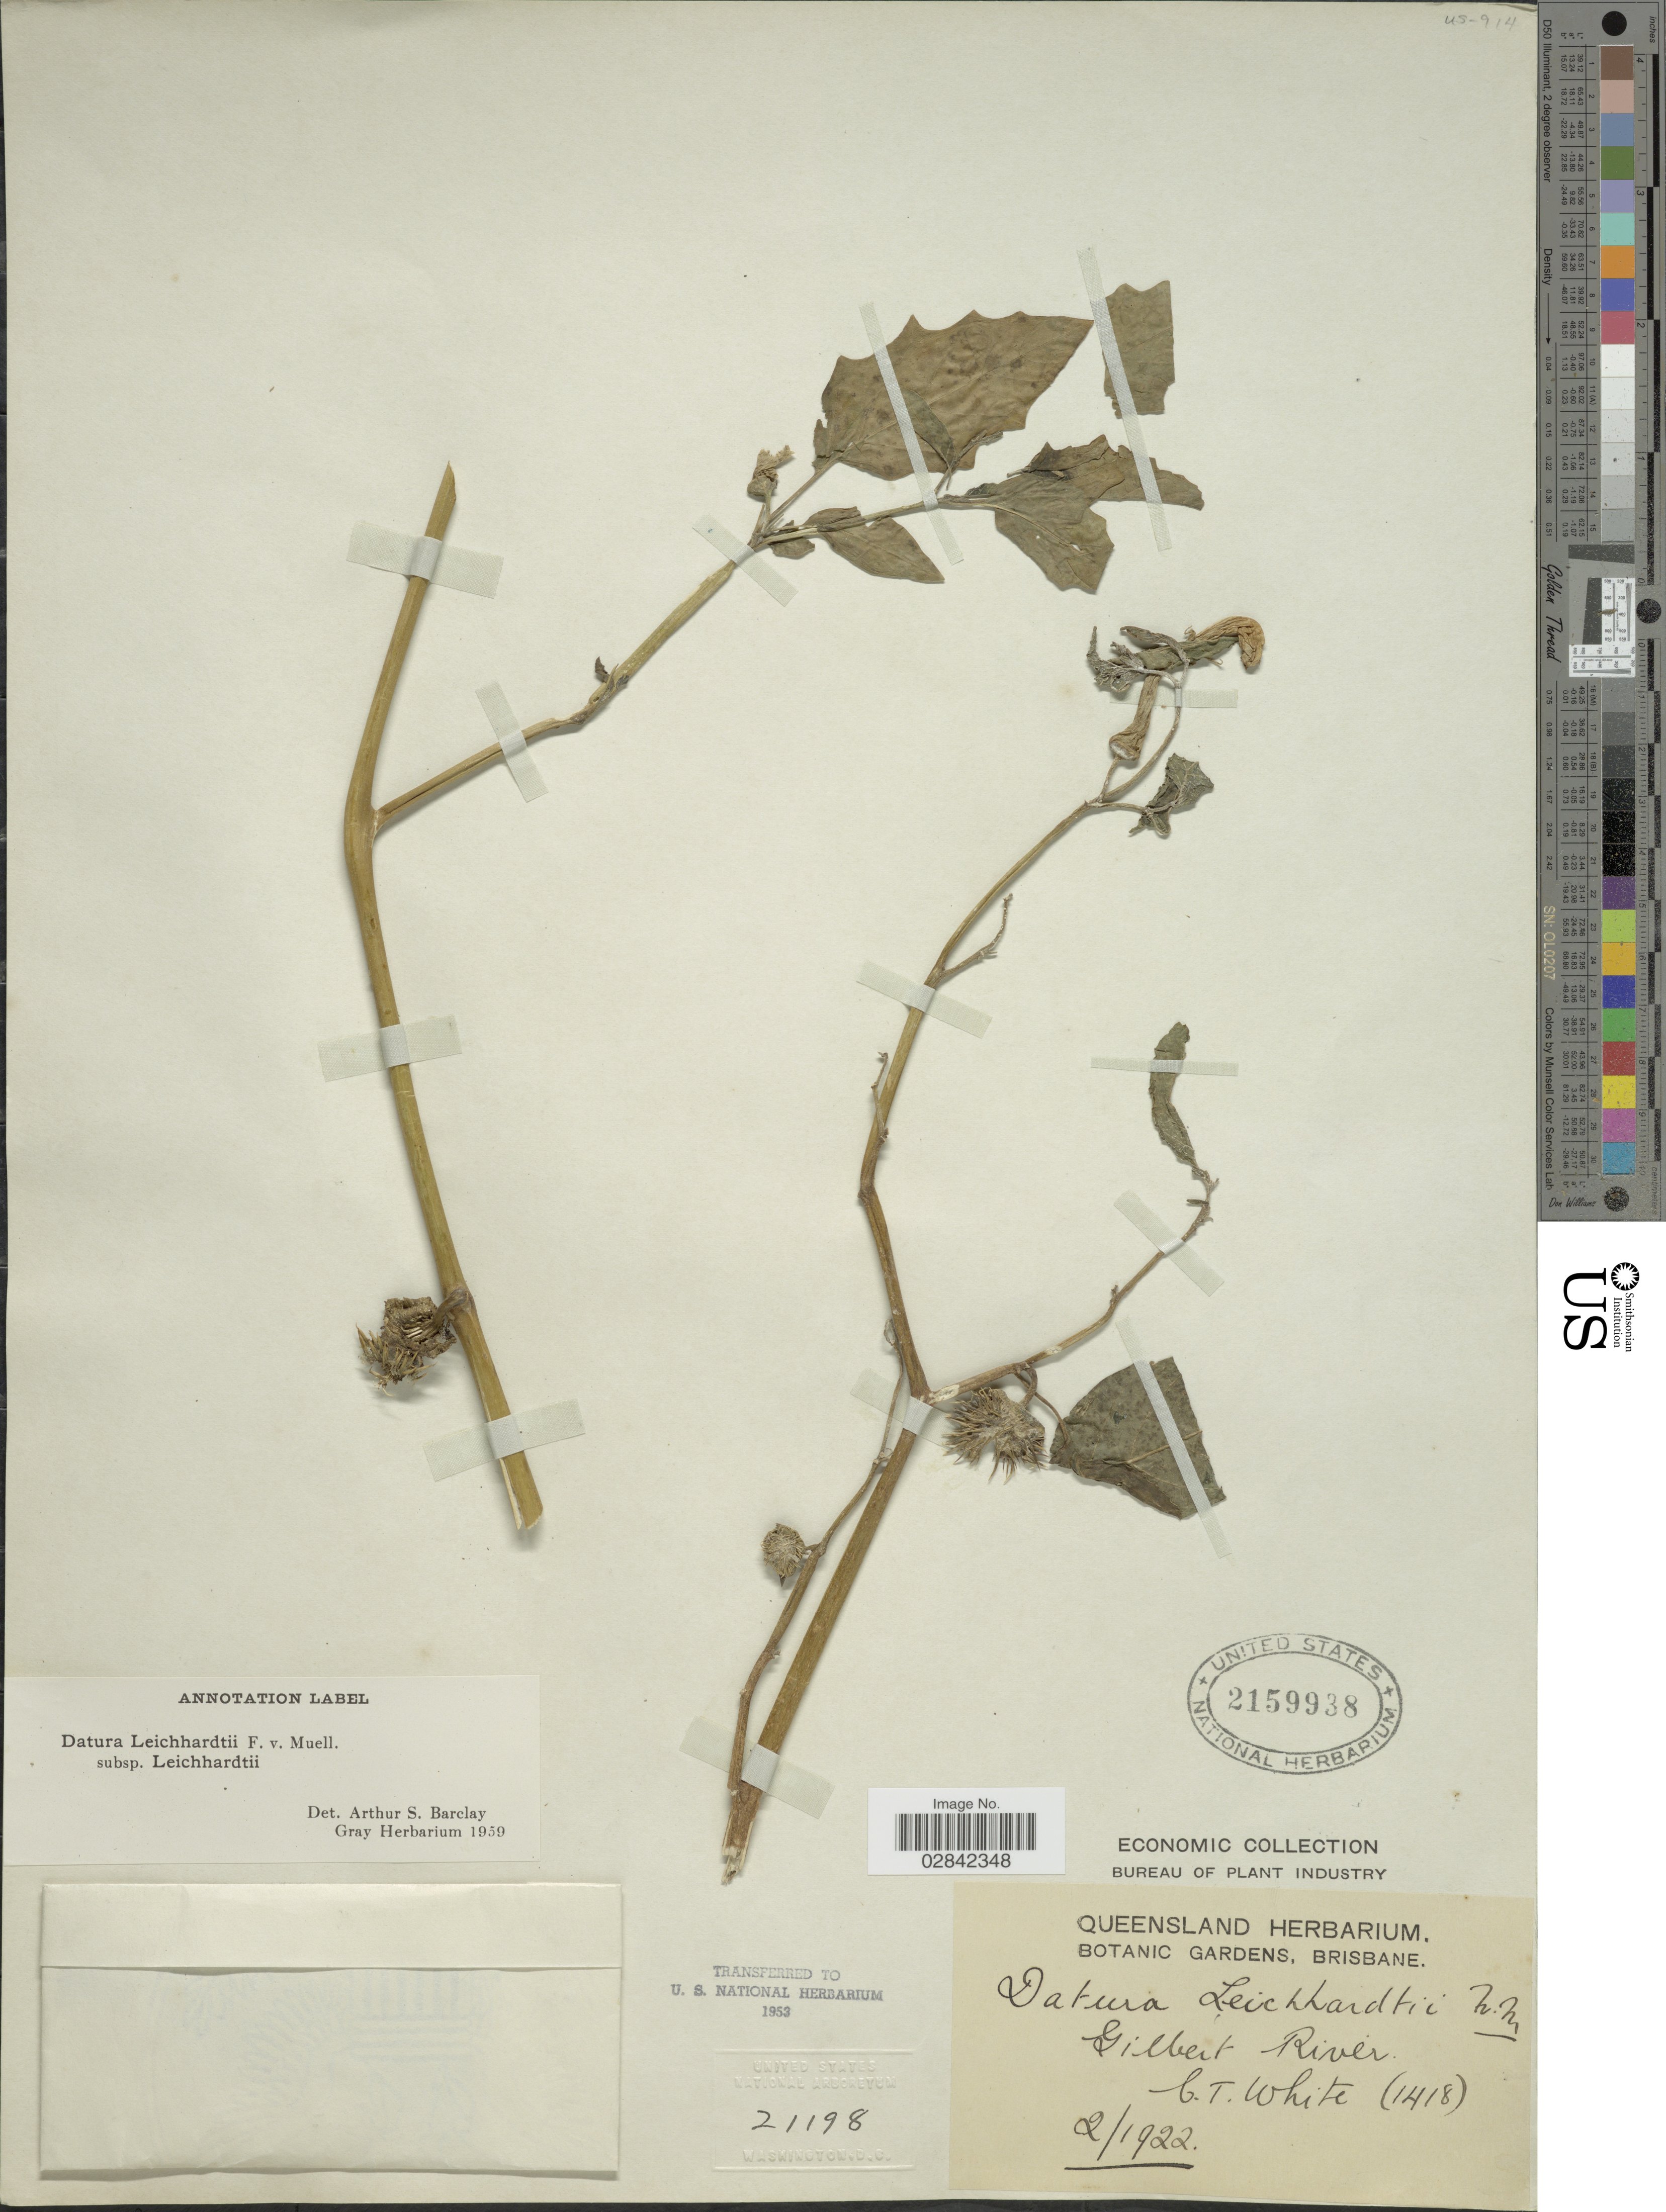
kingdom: Plantae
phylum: Tracheophyta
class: Magnoliopsida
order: Solanales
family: Solanaceae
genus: Datura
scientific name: Datura leichhardtii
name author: Benth.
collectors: C. T. White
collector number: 1418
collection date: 1922-02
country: Australia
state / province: Queensland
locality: Gilbert River.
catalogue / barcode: US 2159938